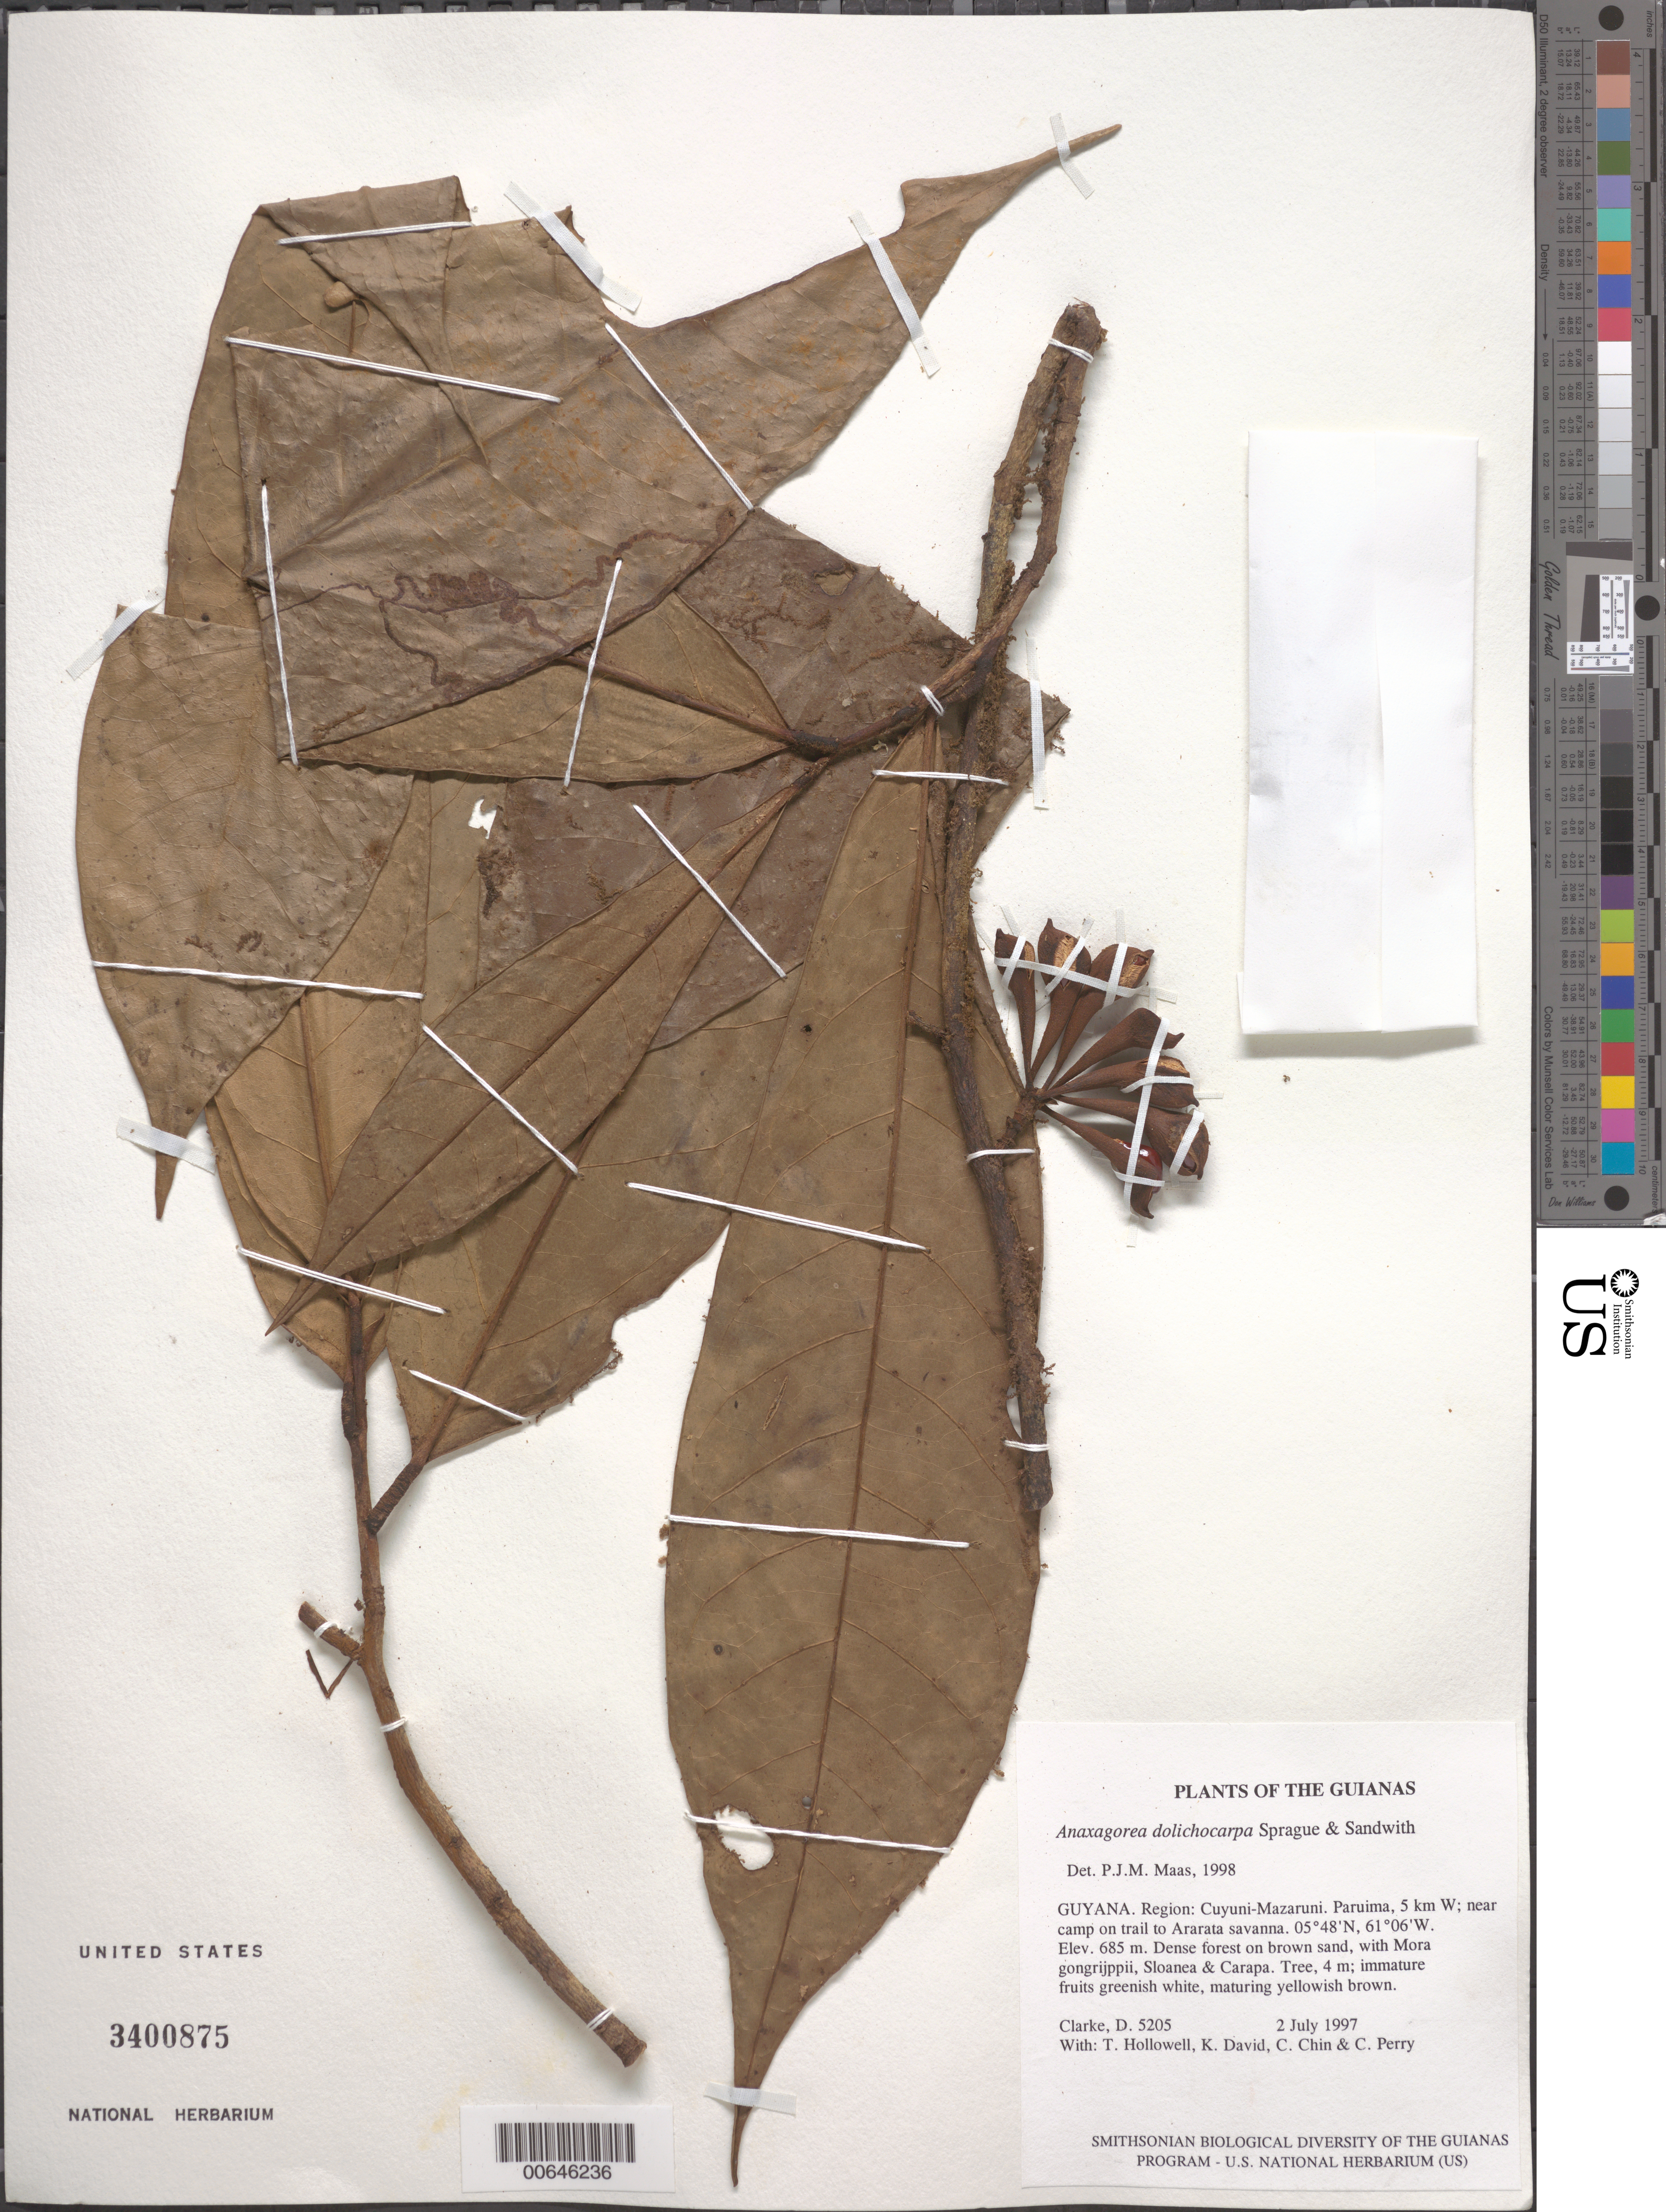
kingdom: Plantae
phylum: Tracheophyta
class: Magnoliopsida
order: Magnoliales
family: Annonaceae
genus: Anaxagorea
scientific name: Anaxagorea dolichocarpa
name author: Sprague & Sandwith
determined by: Maas, Paul J. M.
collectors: H. D. Clarke, T. Hollowell, K. David, C. Chin & C. Perry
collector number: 5205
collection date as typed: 2 July 1997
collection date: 1997-07-02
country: Guyana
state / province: Cuyuni-Mazaruni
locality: Paruima, 5 km W; near camp on trail to Ararata savanna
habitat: Dense forest on brown sand, with Mora gongrijppii, Sloanea & Carapa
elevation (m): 685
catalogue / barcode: US 3400875